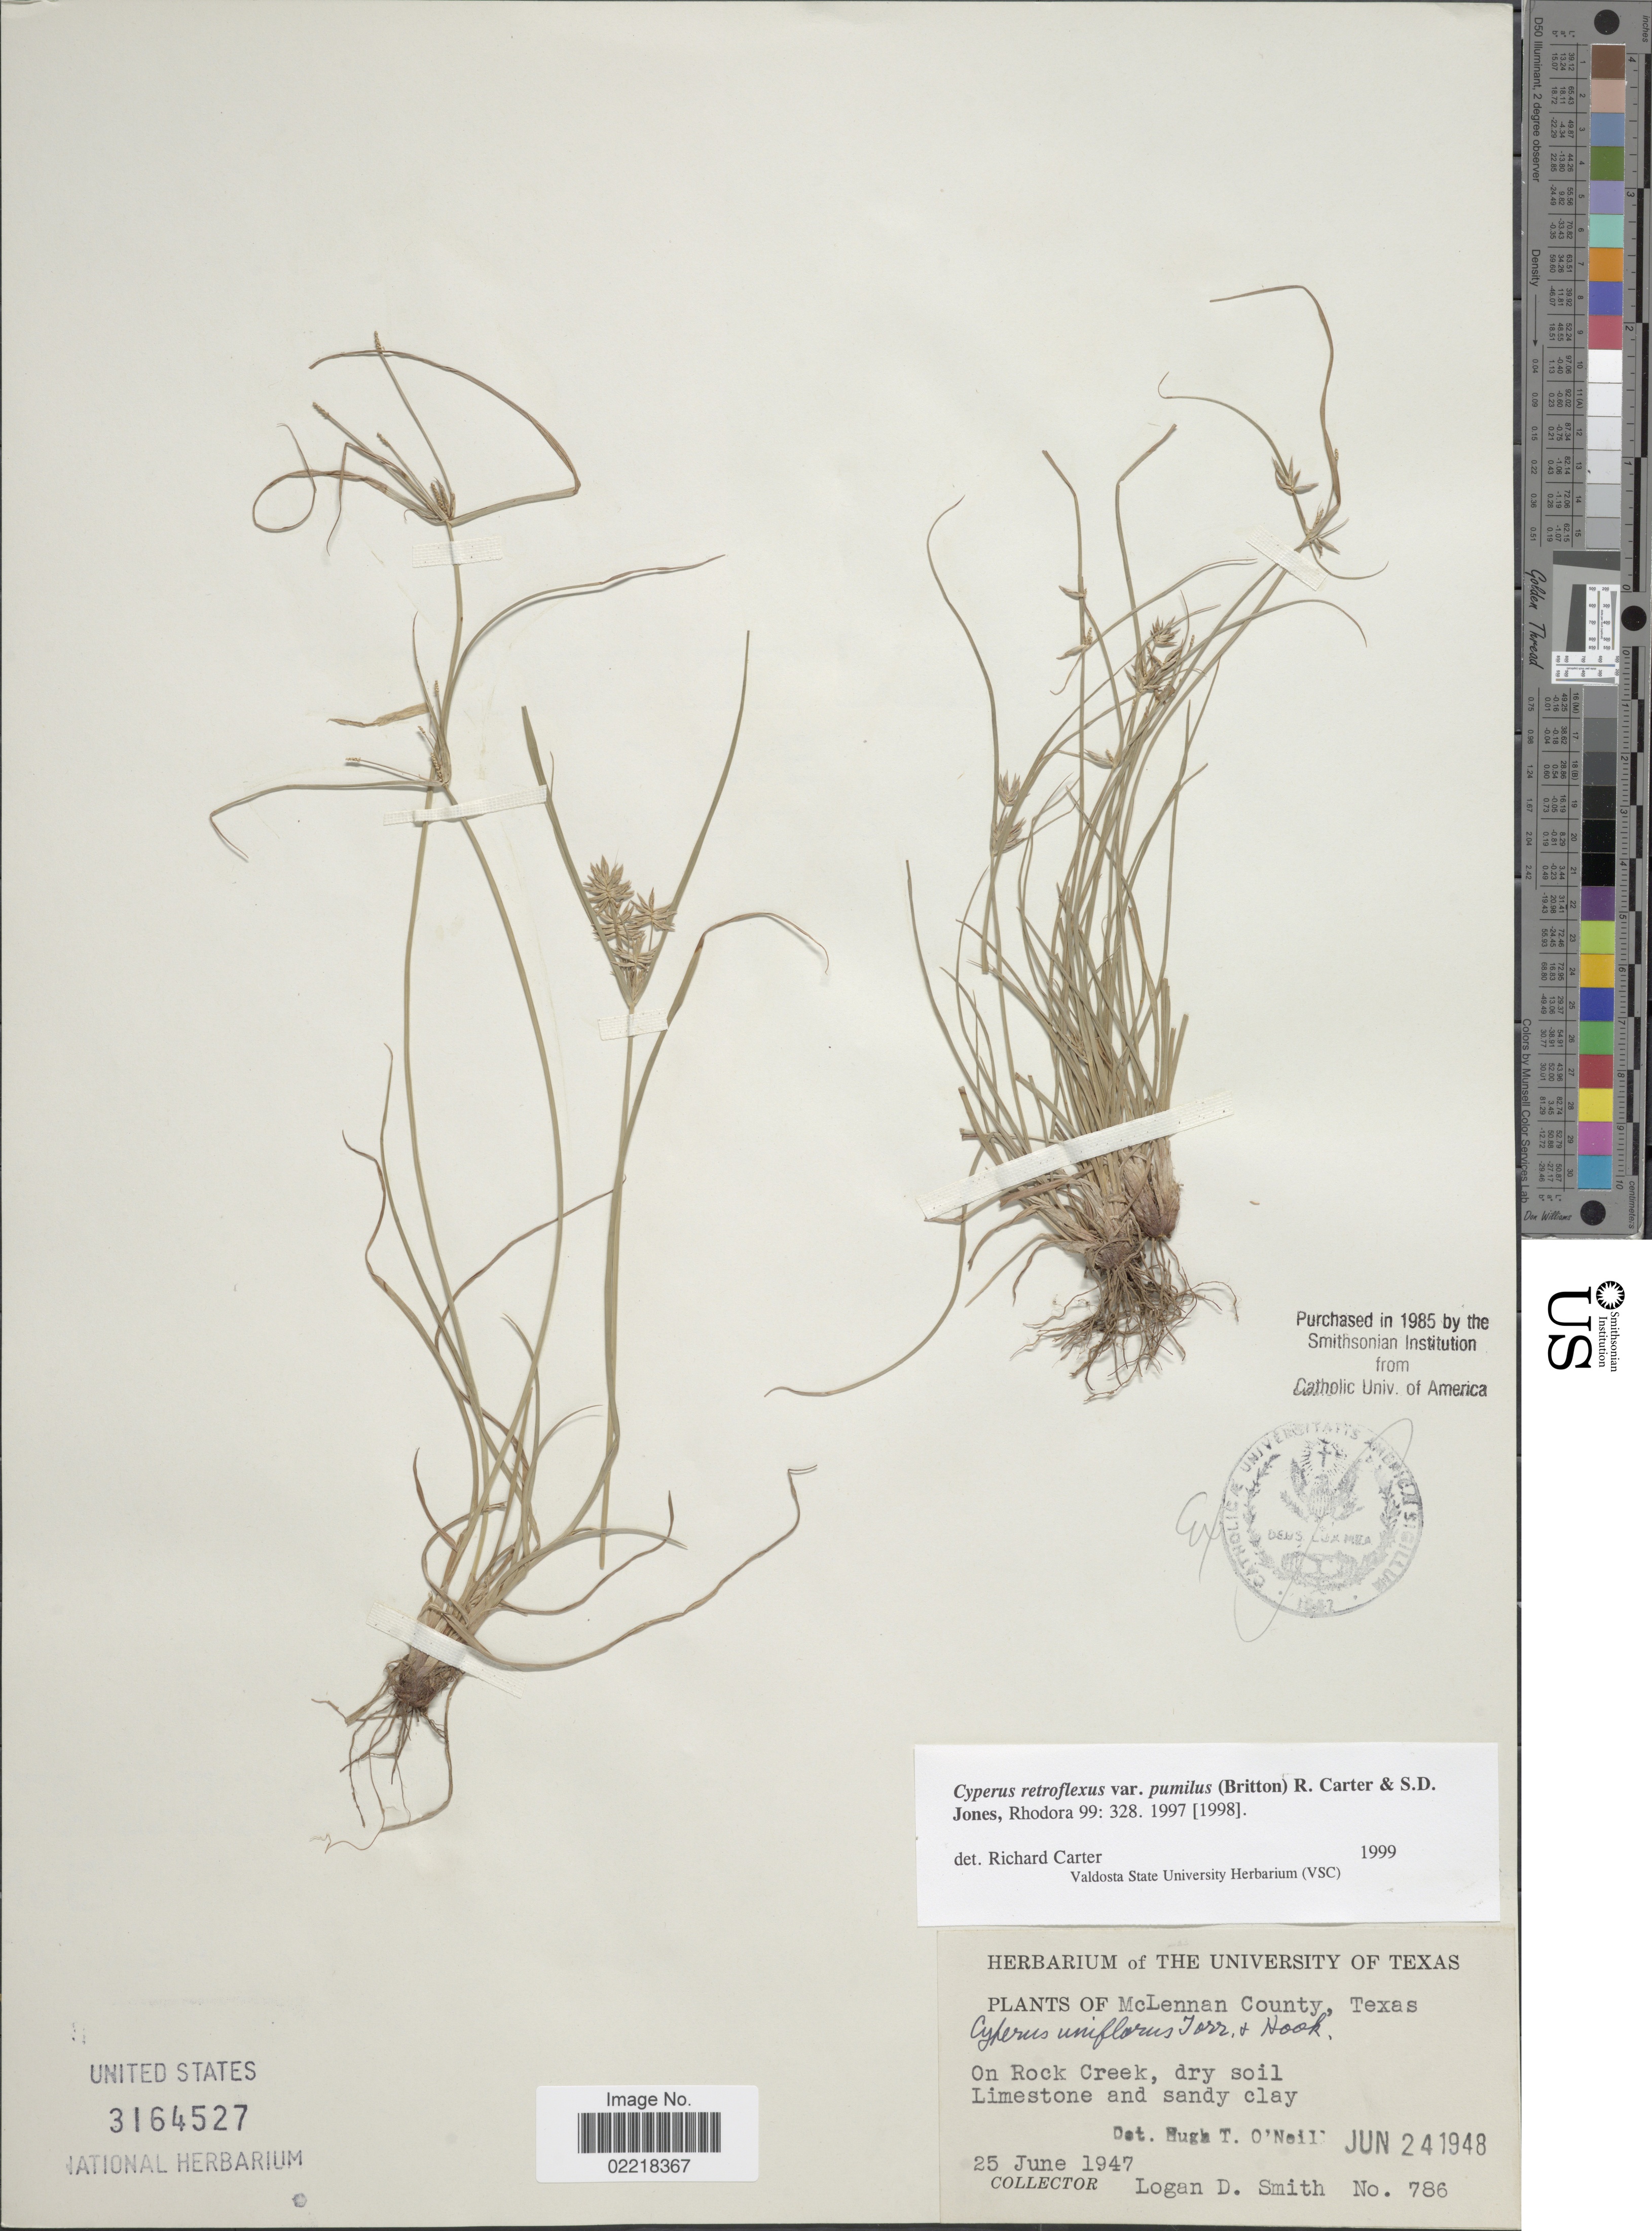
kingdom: Plantae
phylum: Tracheophyta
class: Liliopsida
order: Poales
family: Cyperaceae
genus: Cyperus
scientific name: Cyperus retroflexus var. pumilus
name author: (Britton) R. Carter & S.D. Jones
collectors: L. Smith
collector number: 786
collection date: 1947-06-25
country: United States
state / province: Arizona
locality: McLennan County, on Rock Creek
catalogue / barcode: US 3164527